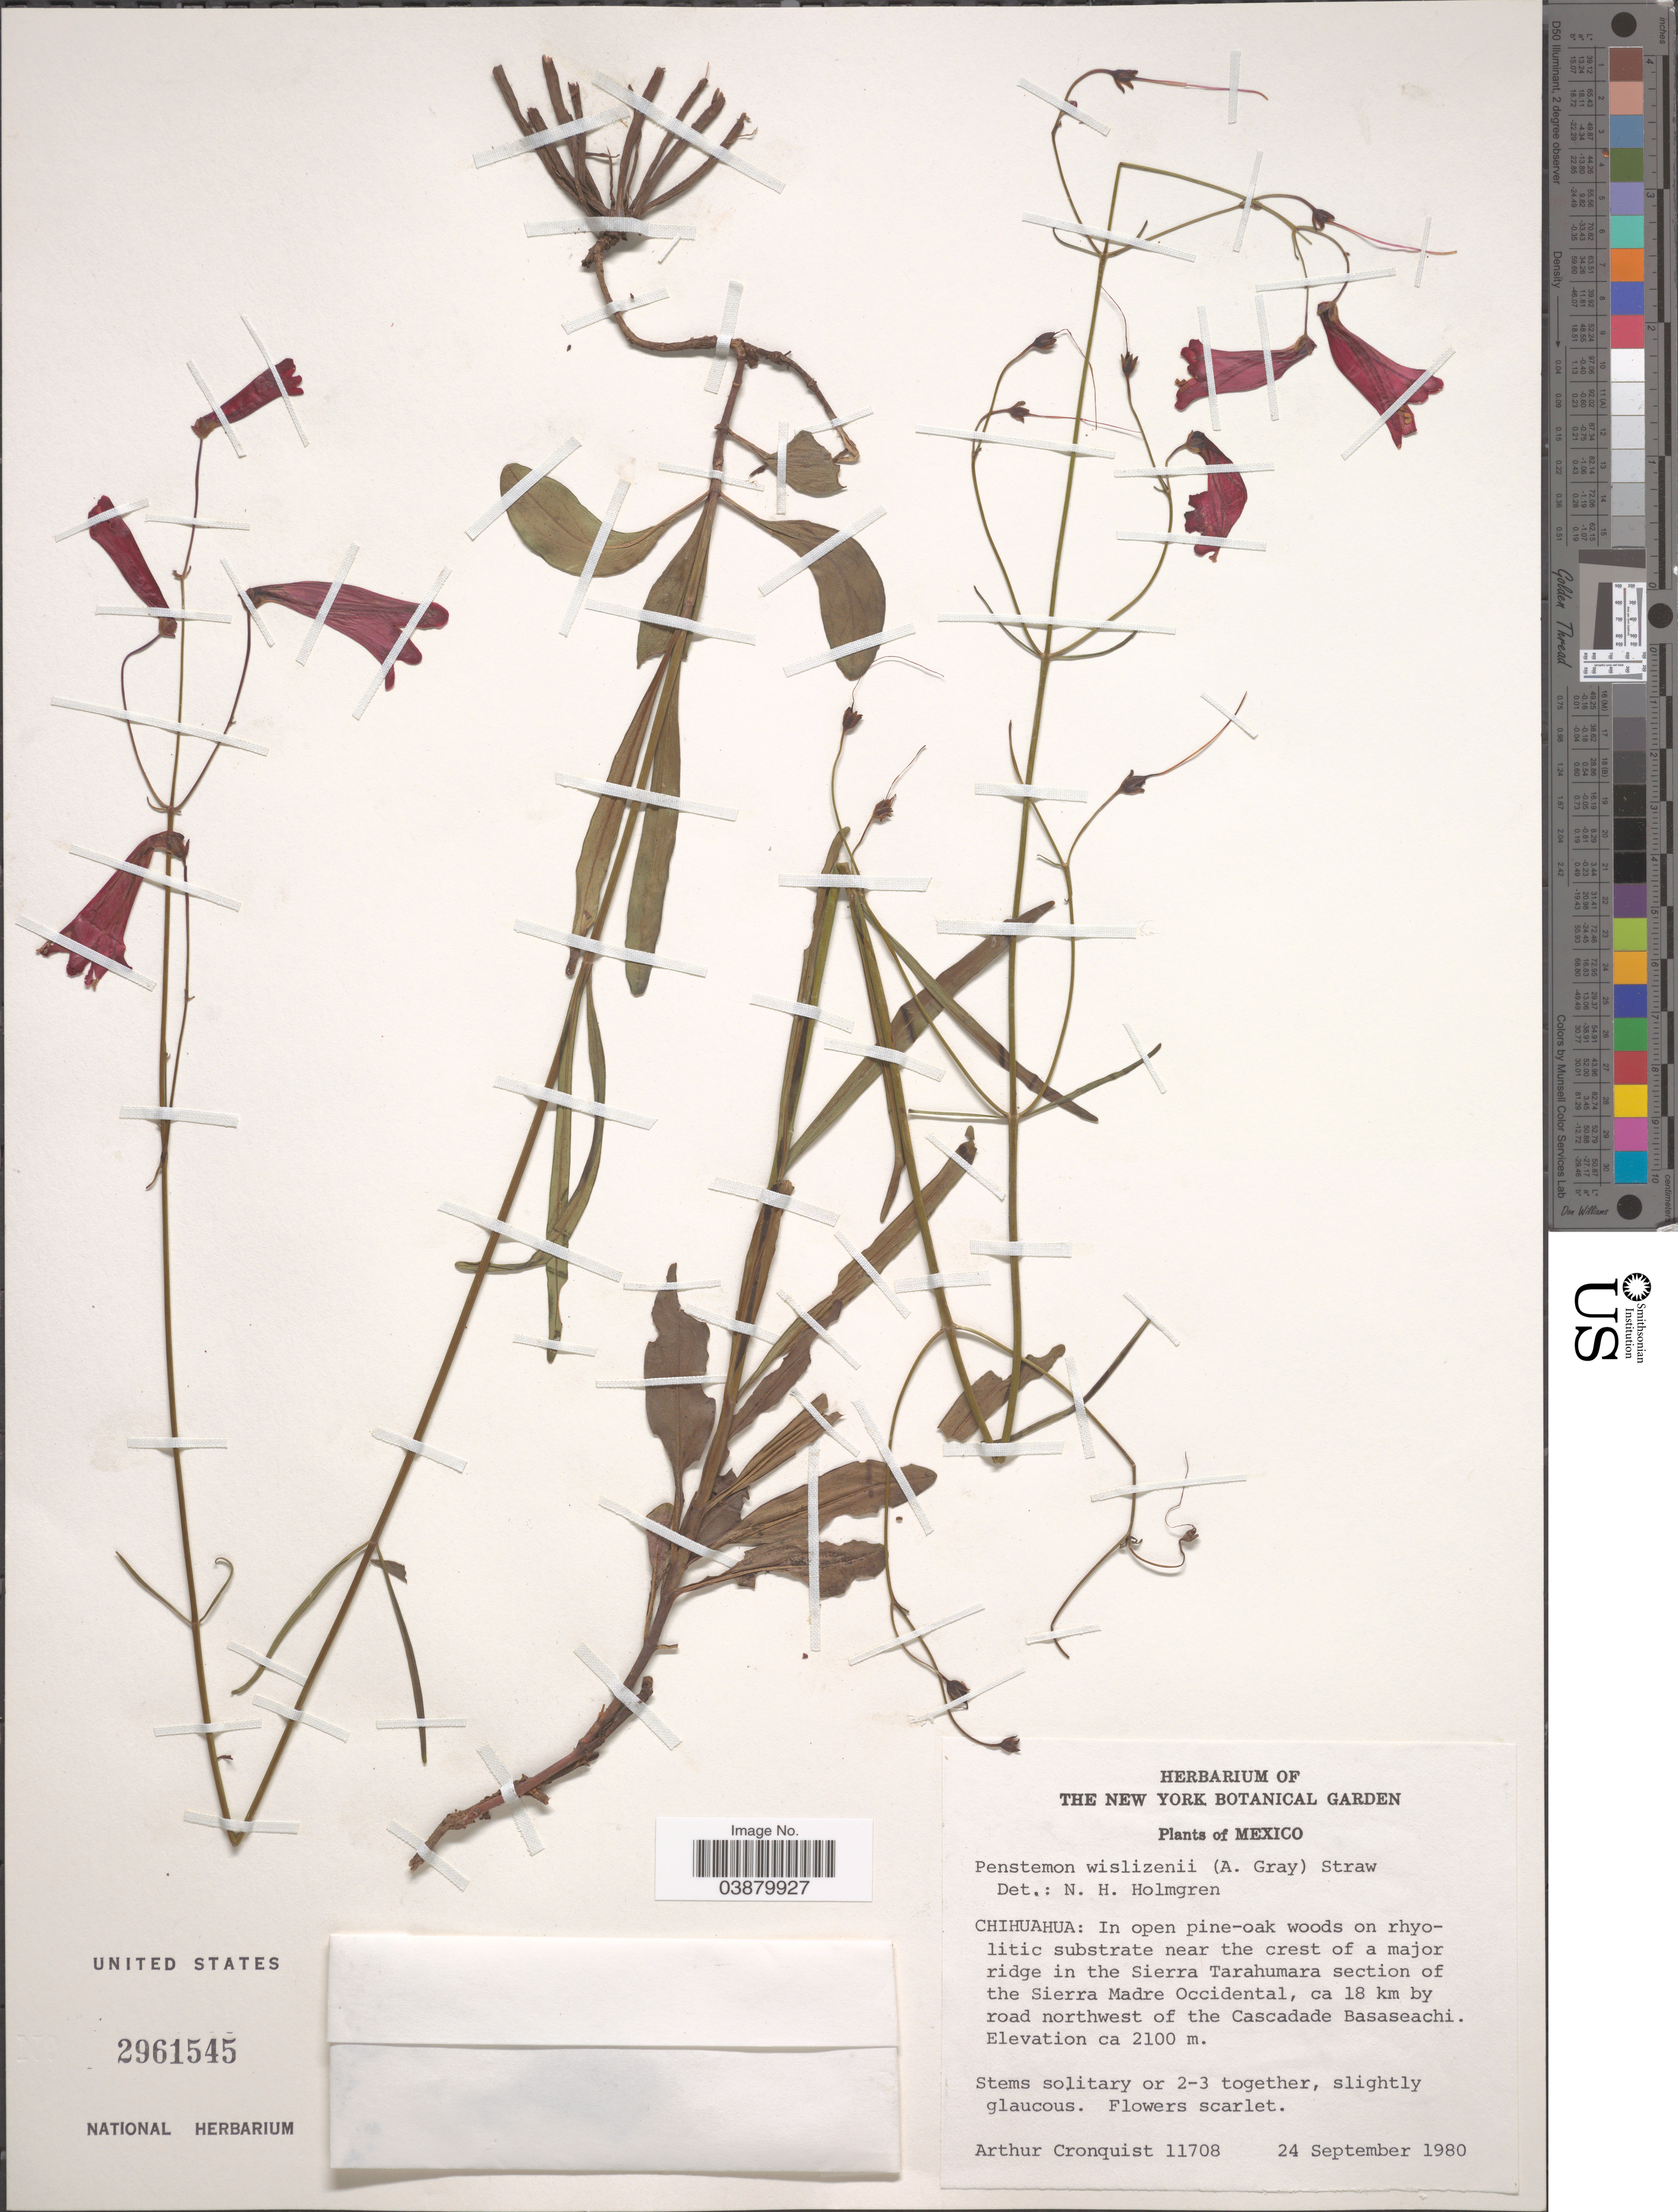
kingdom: Plantae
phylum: Tracheophyta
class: Magnoliopsida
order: Lamiales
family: Plantaginaceae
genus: Penstemon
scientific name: Penstemon wislizenii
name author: (A. Gray) Straw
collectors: A. J. Cronquist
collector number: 11708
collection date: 1980-09-24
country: Mexico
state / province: Chihuahua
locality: In open pine-oak woods on rhyolitic substrate near the crest of a major ridge in the Sierra Tarahumara section of the Sierra Madre Occidental, ca 18 km by road northwest of the Cascadade Basaseachi.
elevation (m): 2100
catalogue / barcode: US 2961545